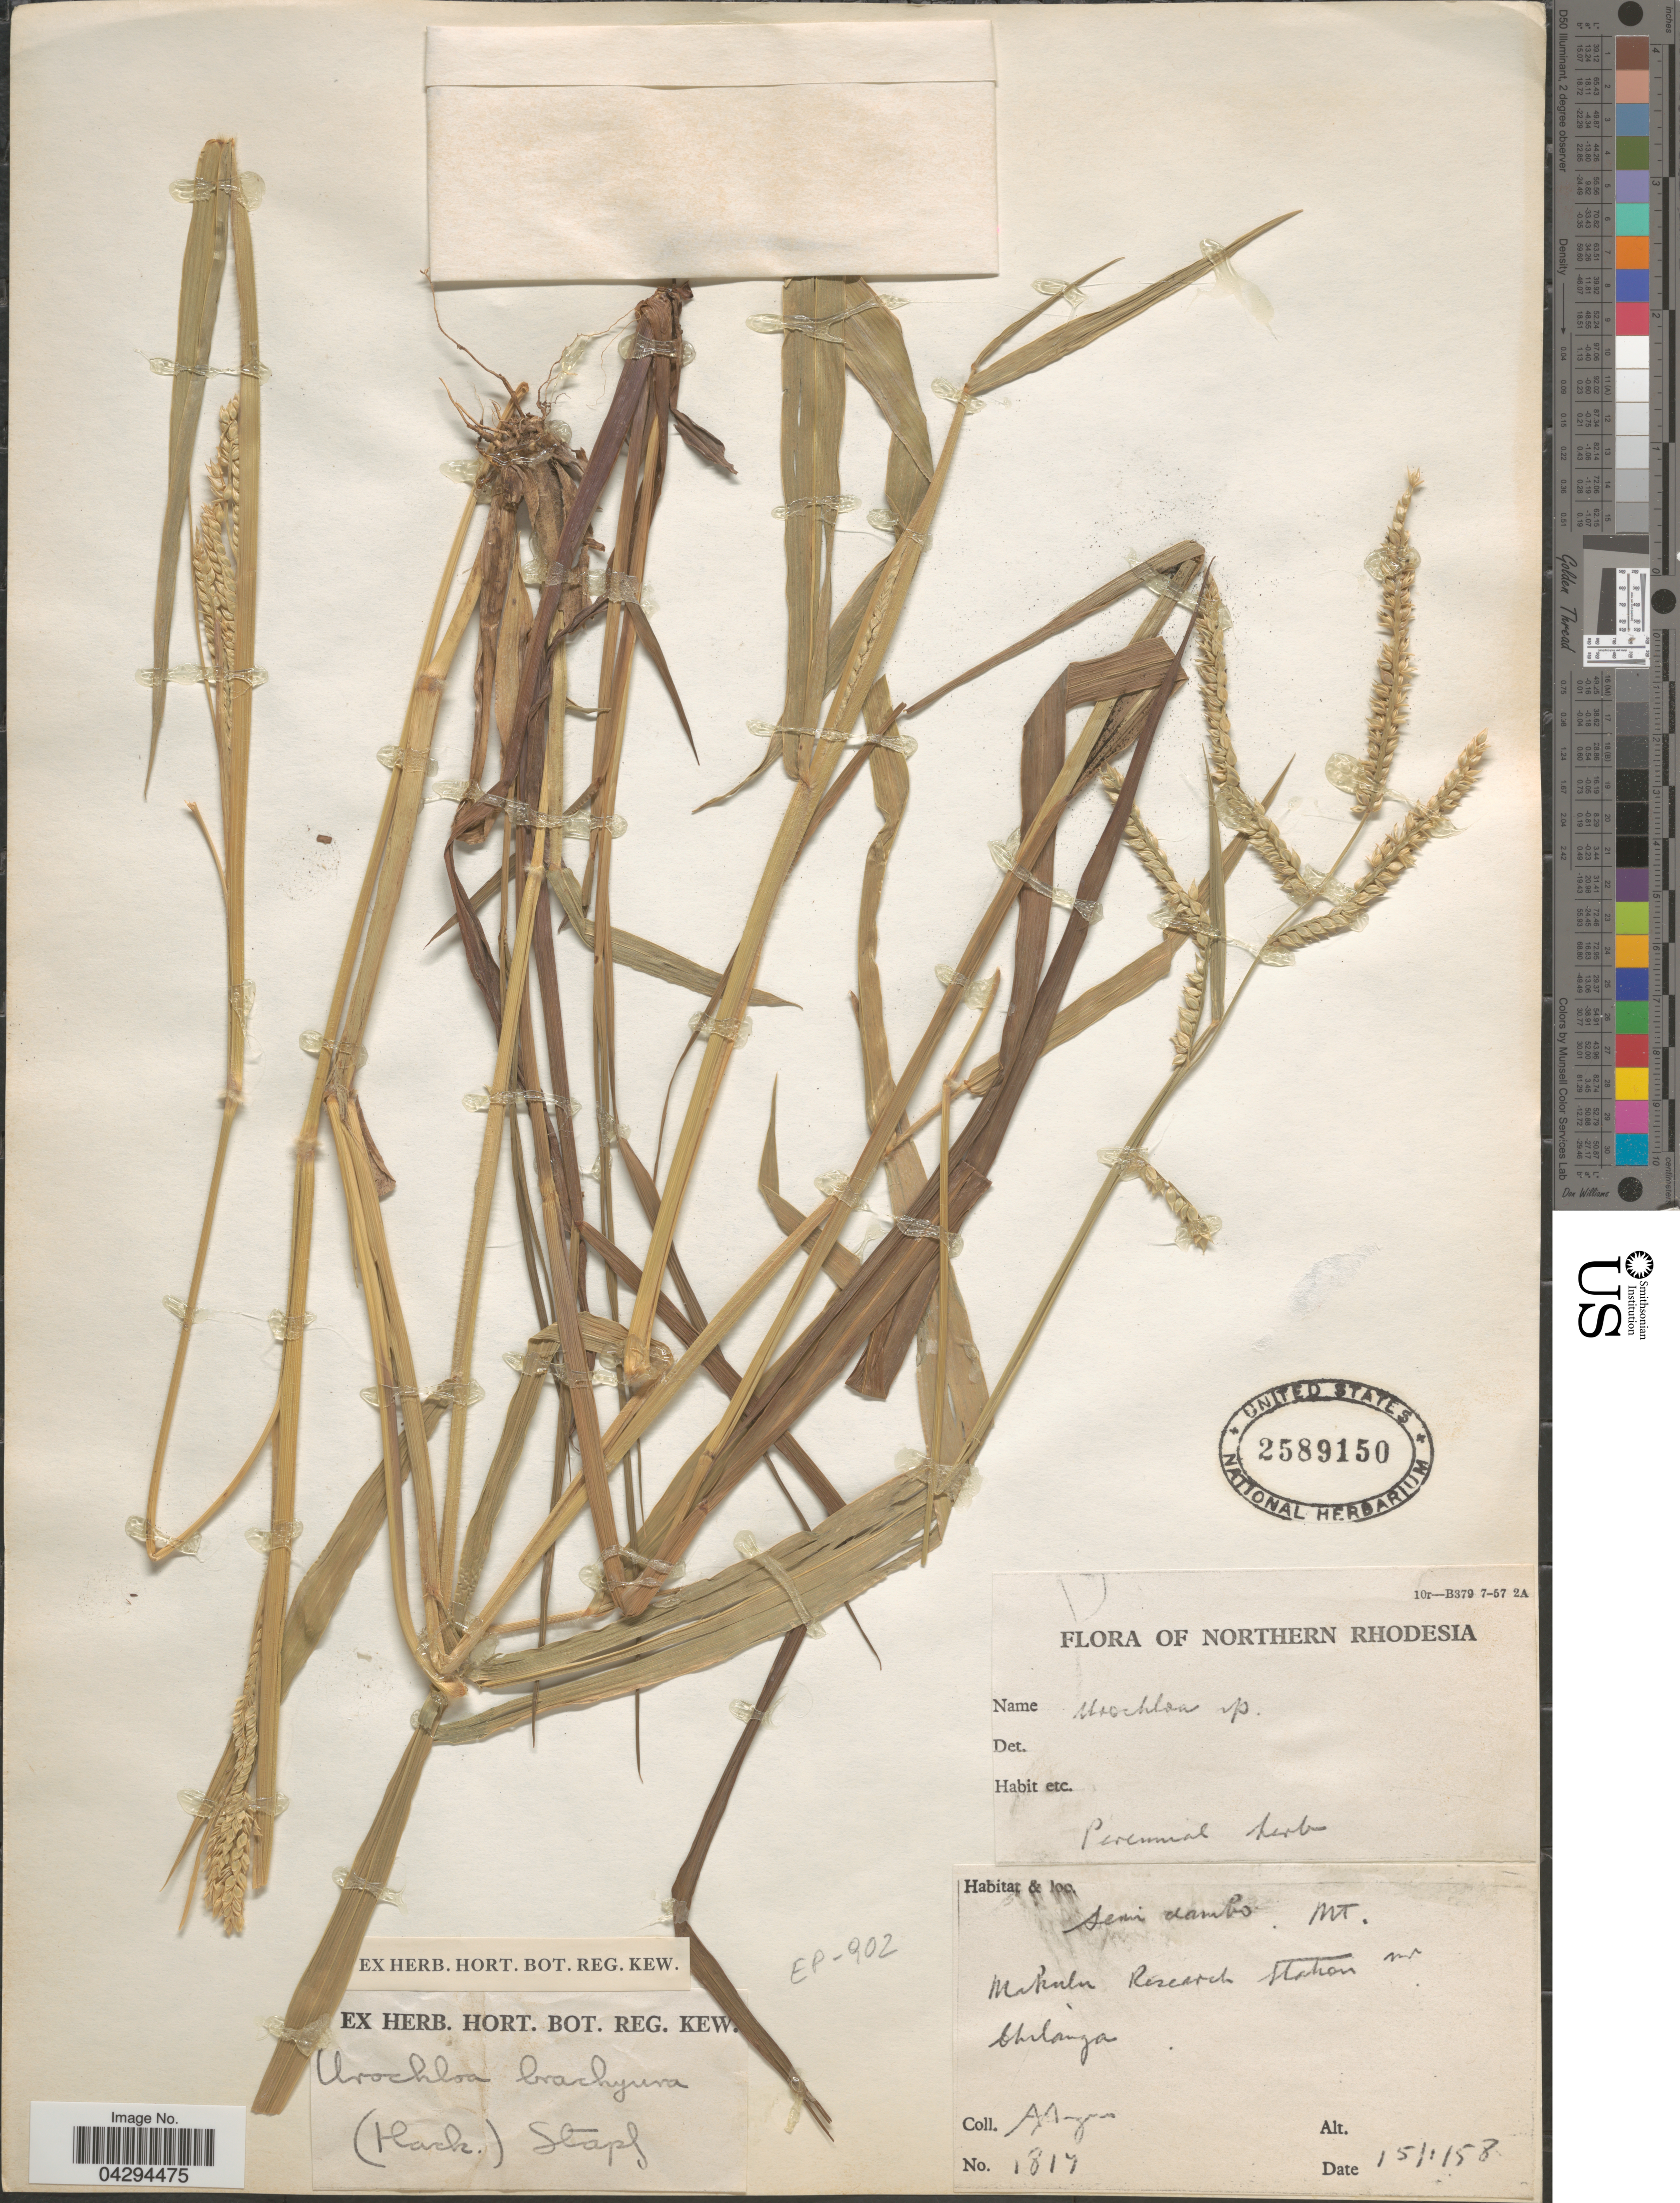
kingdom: Plantae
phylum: Tracheophyta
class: Liliopsida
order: Poales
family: Poaceae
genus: Urochloa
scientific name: Urochloa brachyura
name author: Hack. ex Schinz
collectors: A. Rogers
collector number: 1817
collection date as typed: Transcribed d/m/y: 15/1/58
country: Zambia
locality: Northern Rhodesia. Makulu Research Station nr Chilanga.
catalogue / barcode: US 2589150